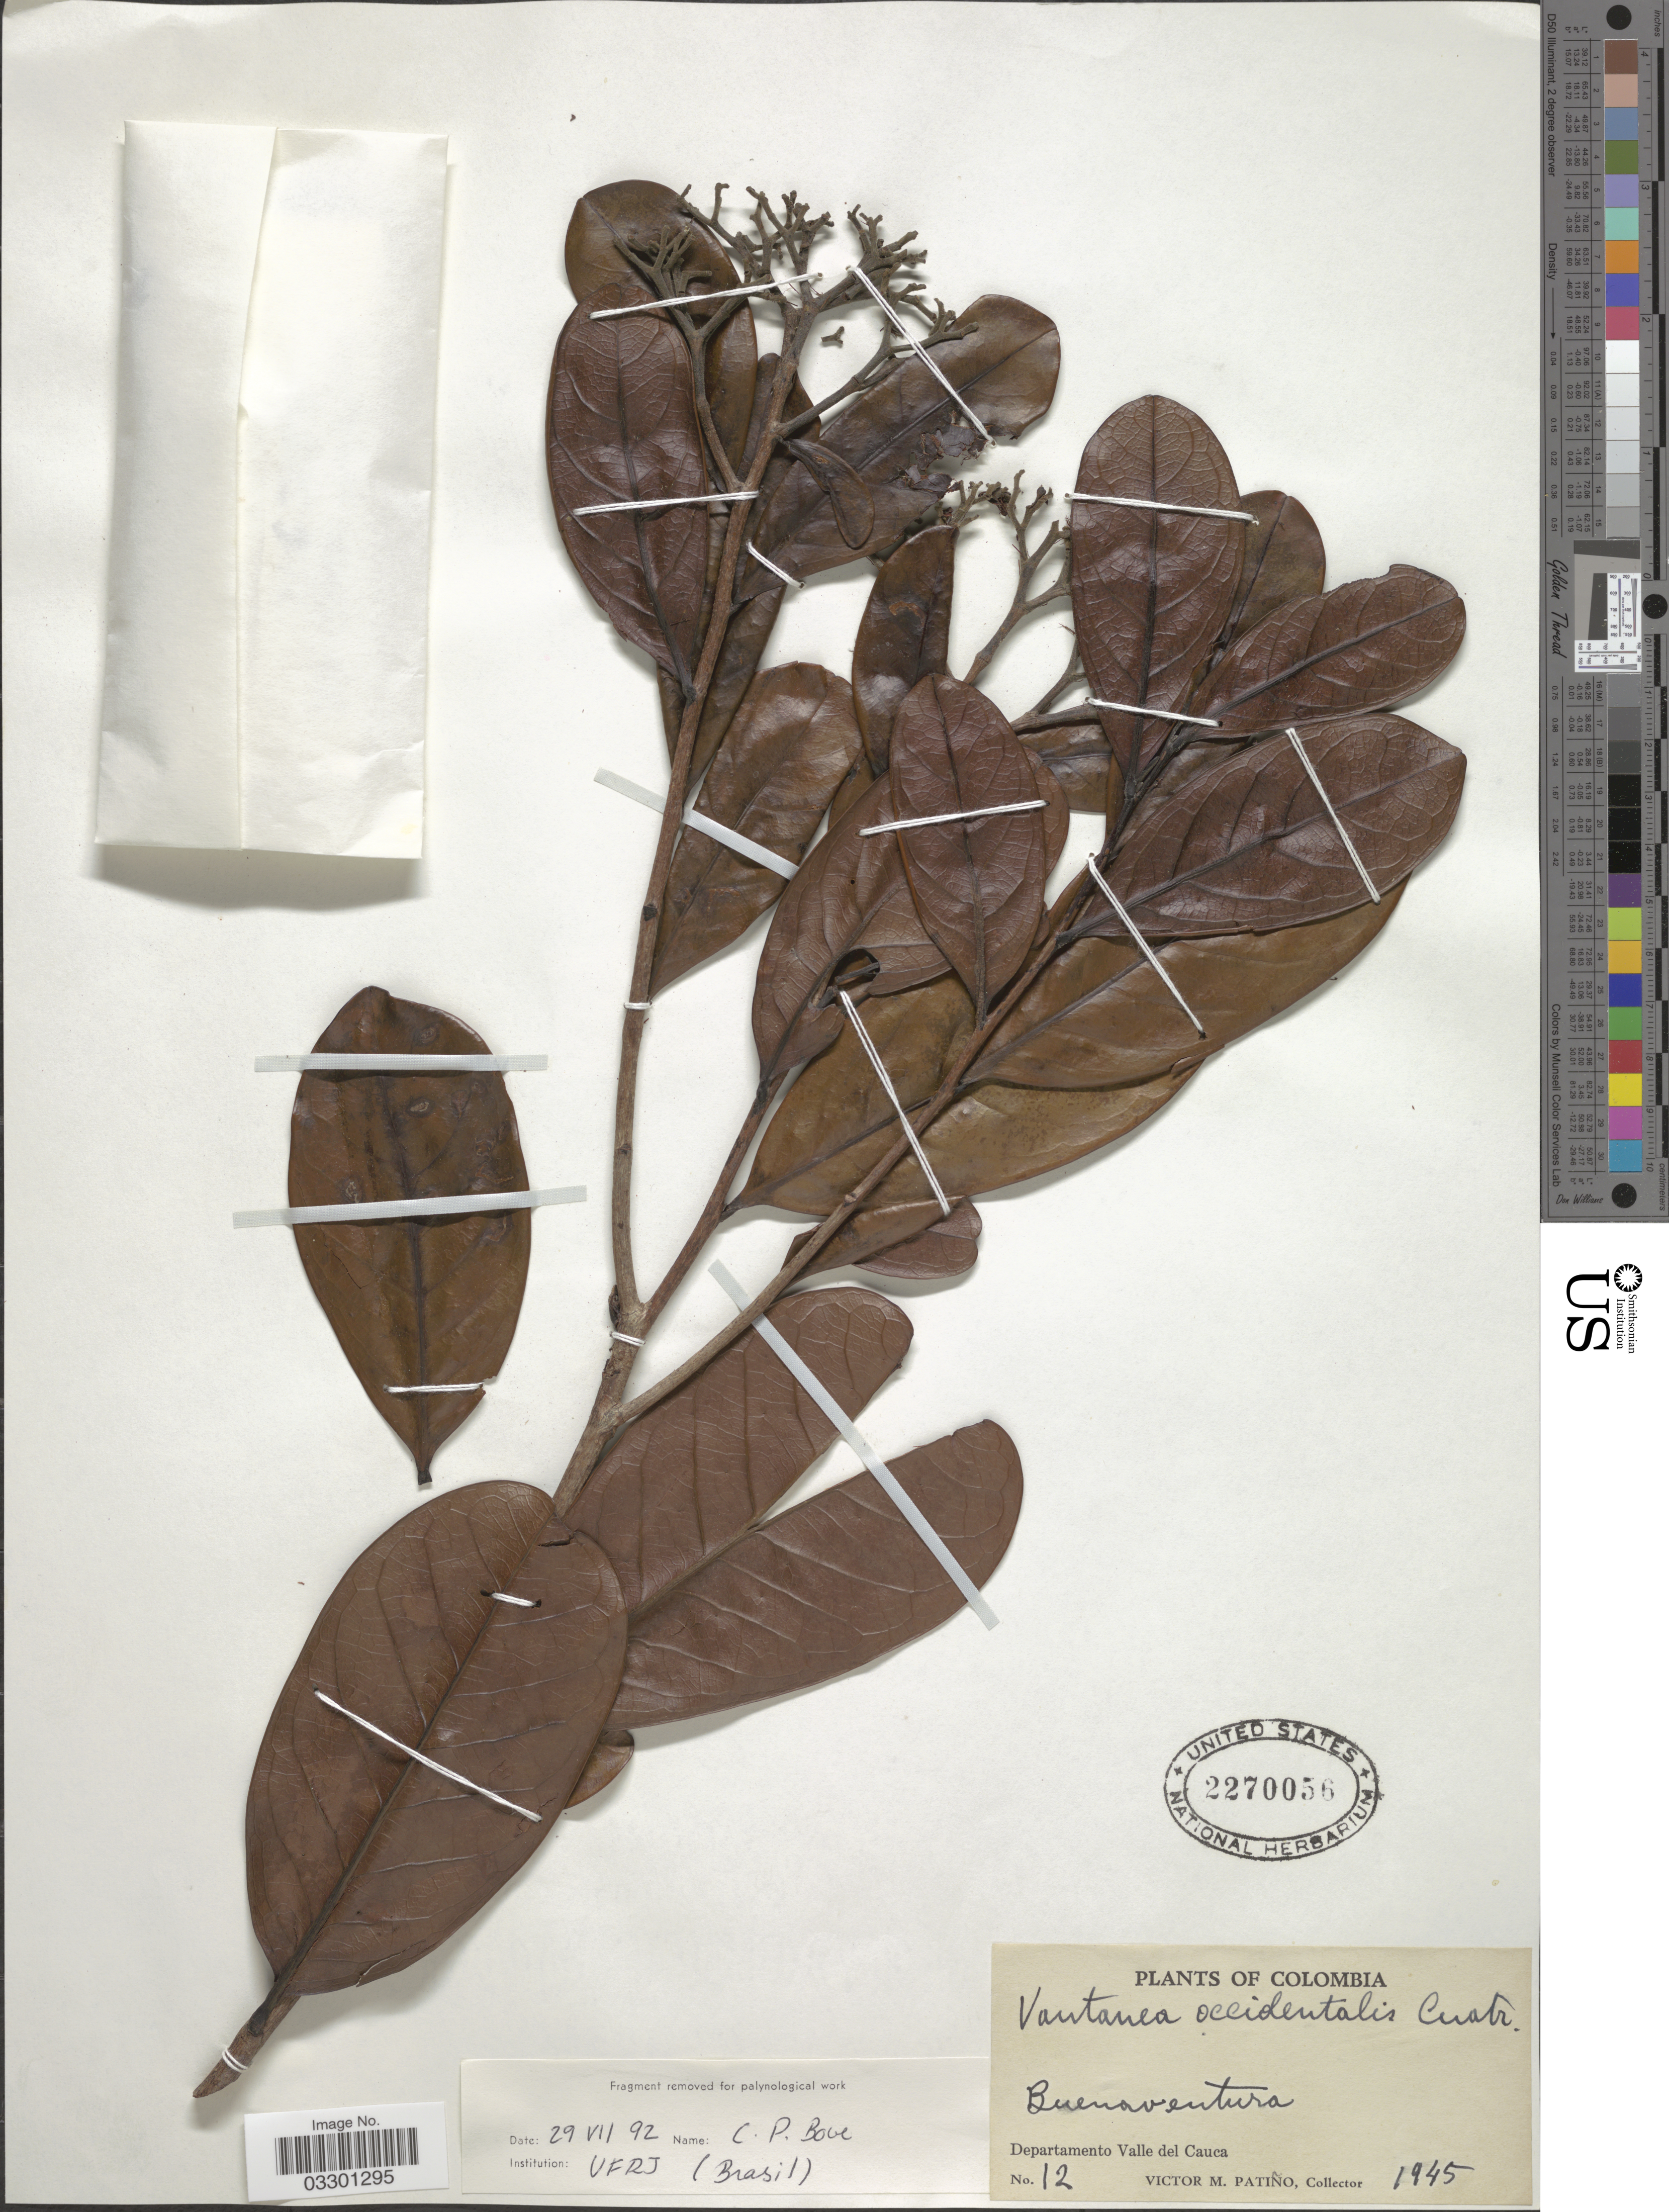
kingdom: Plantae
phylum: Tracheophyta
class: Magnoliopsida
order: Malpighiales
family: Humiriaceae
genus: Vantanea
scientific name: Vantanea occidentalis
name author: Cuatrec.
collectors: V. M. Patiño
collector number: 12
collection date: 1945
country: Colombia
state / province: Valle del Cauca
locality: Buenaventura. Departamento Valle del Cauca.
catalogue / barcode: US 2270056